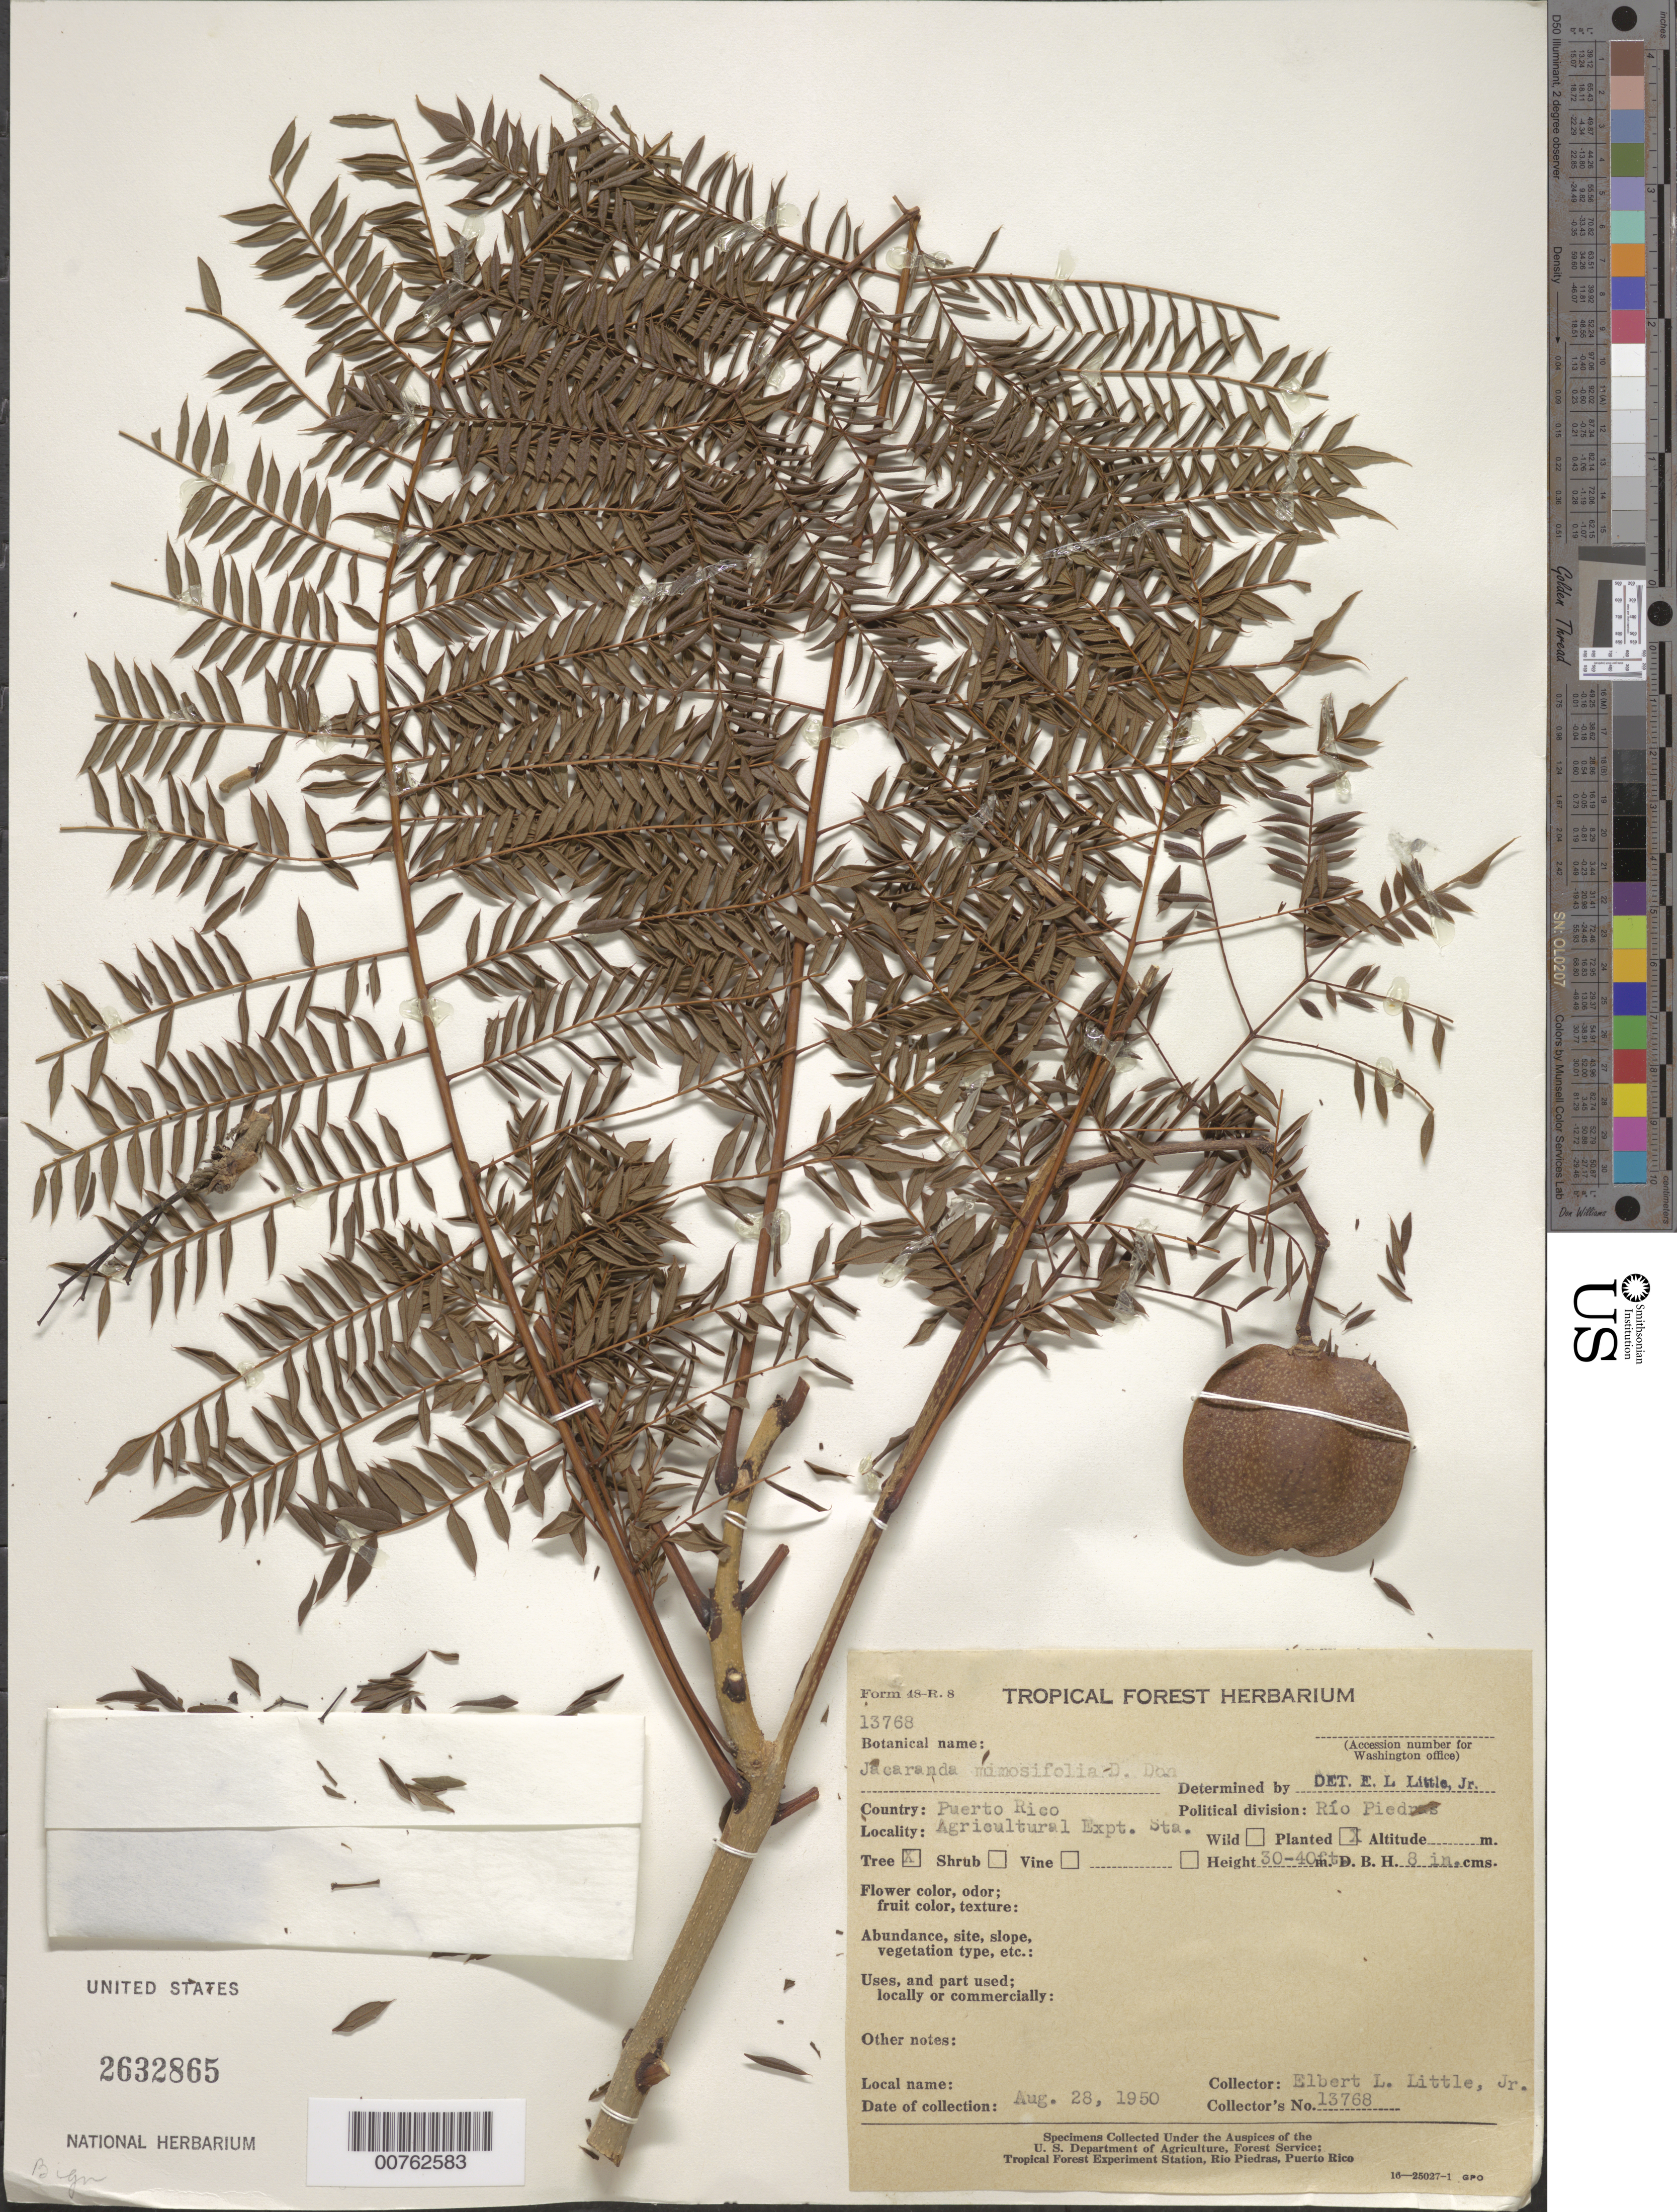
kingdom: Plantae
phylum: Tracheophyta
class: Magnoliopsida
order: Lamiales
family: Bignoniaceae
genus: Jacaranda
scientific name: Jacaranda mimosifolia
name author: D. Don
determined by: Little, Elbert L., Jr., (FSSR), United States Department of Agriculture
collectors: E. L. Little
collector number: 13768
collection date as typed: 28 Aug 1950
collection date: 1950-08-28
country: Puerto Rico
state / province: San Juan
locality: Agricultural Experimental Station, Río Piedras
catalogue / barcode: US 2632865